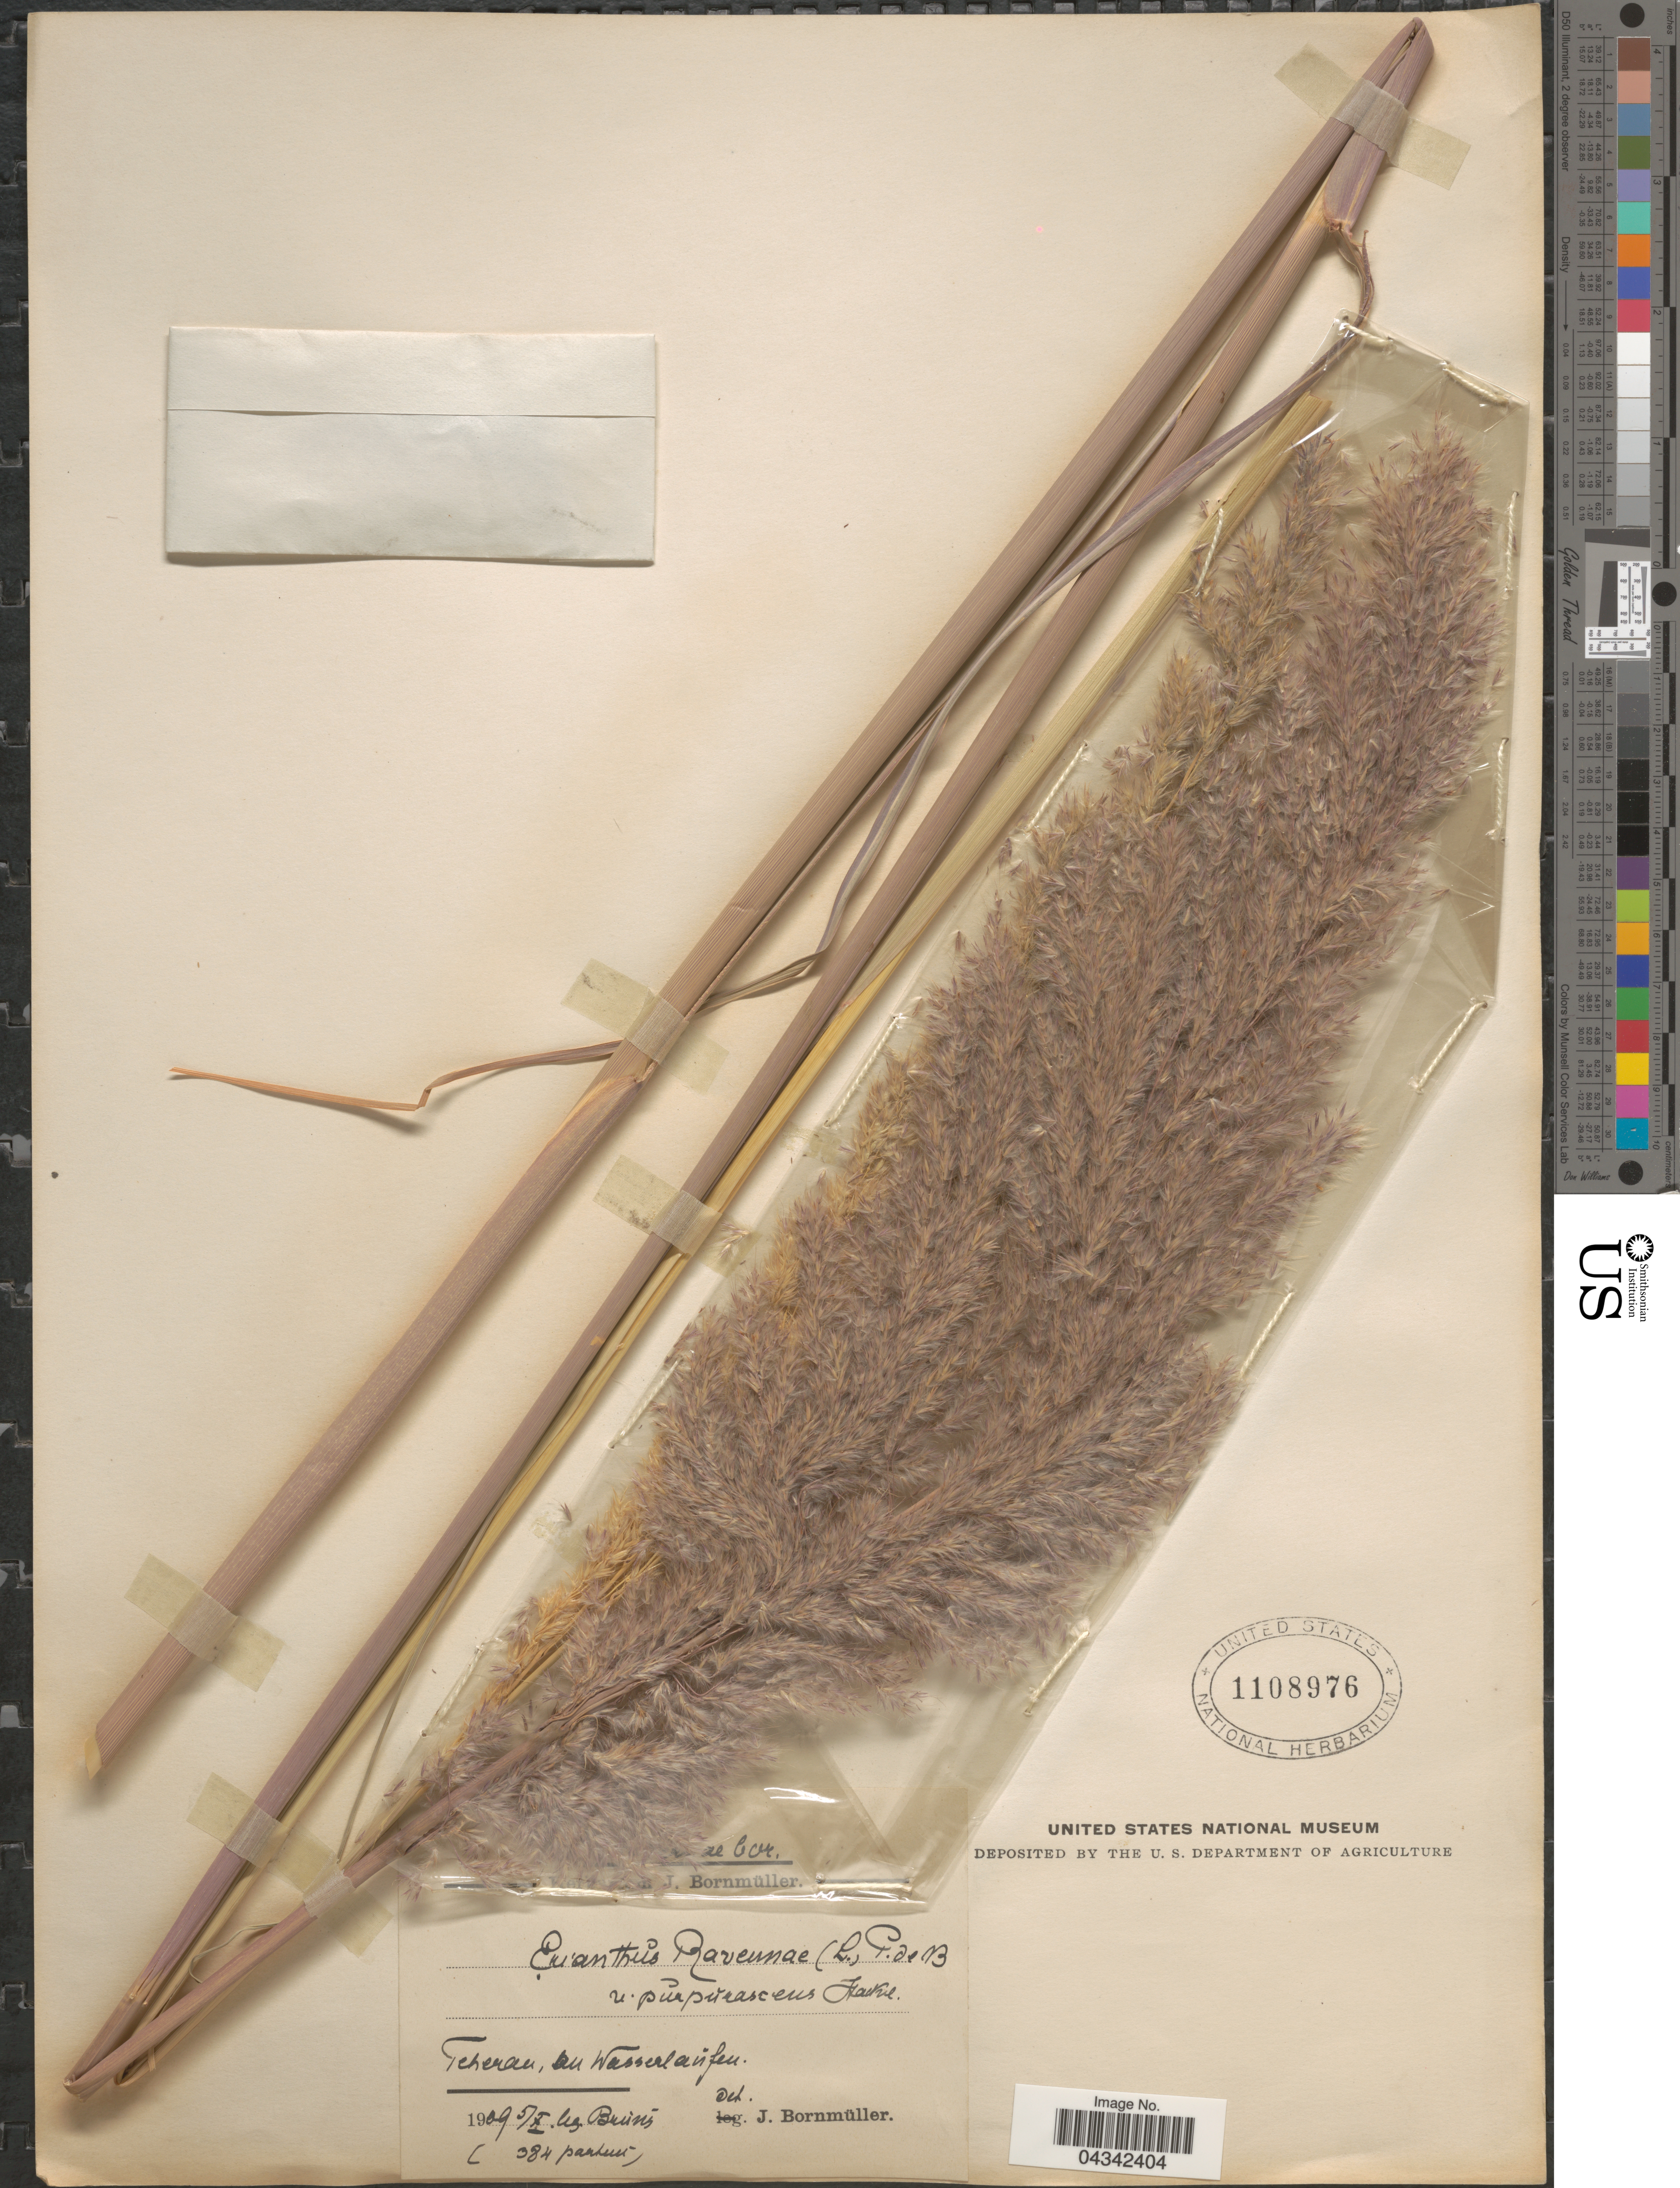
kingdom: Plantae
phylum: Tracheophyta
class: Liliopsida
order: Poales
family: Poaceae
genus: Tripidium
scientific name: Tripidium ravennae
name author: (L.) H. Scholz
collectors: Brŭns.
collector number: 384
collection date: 1909-10-05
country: Iran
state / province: Tehran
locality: Teheran, Au Wasserlaüfen.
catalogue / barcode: US 1108976